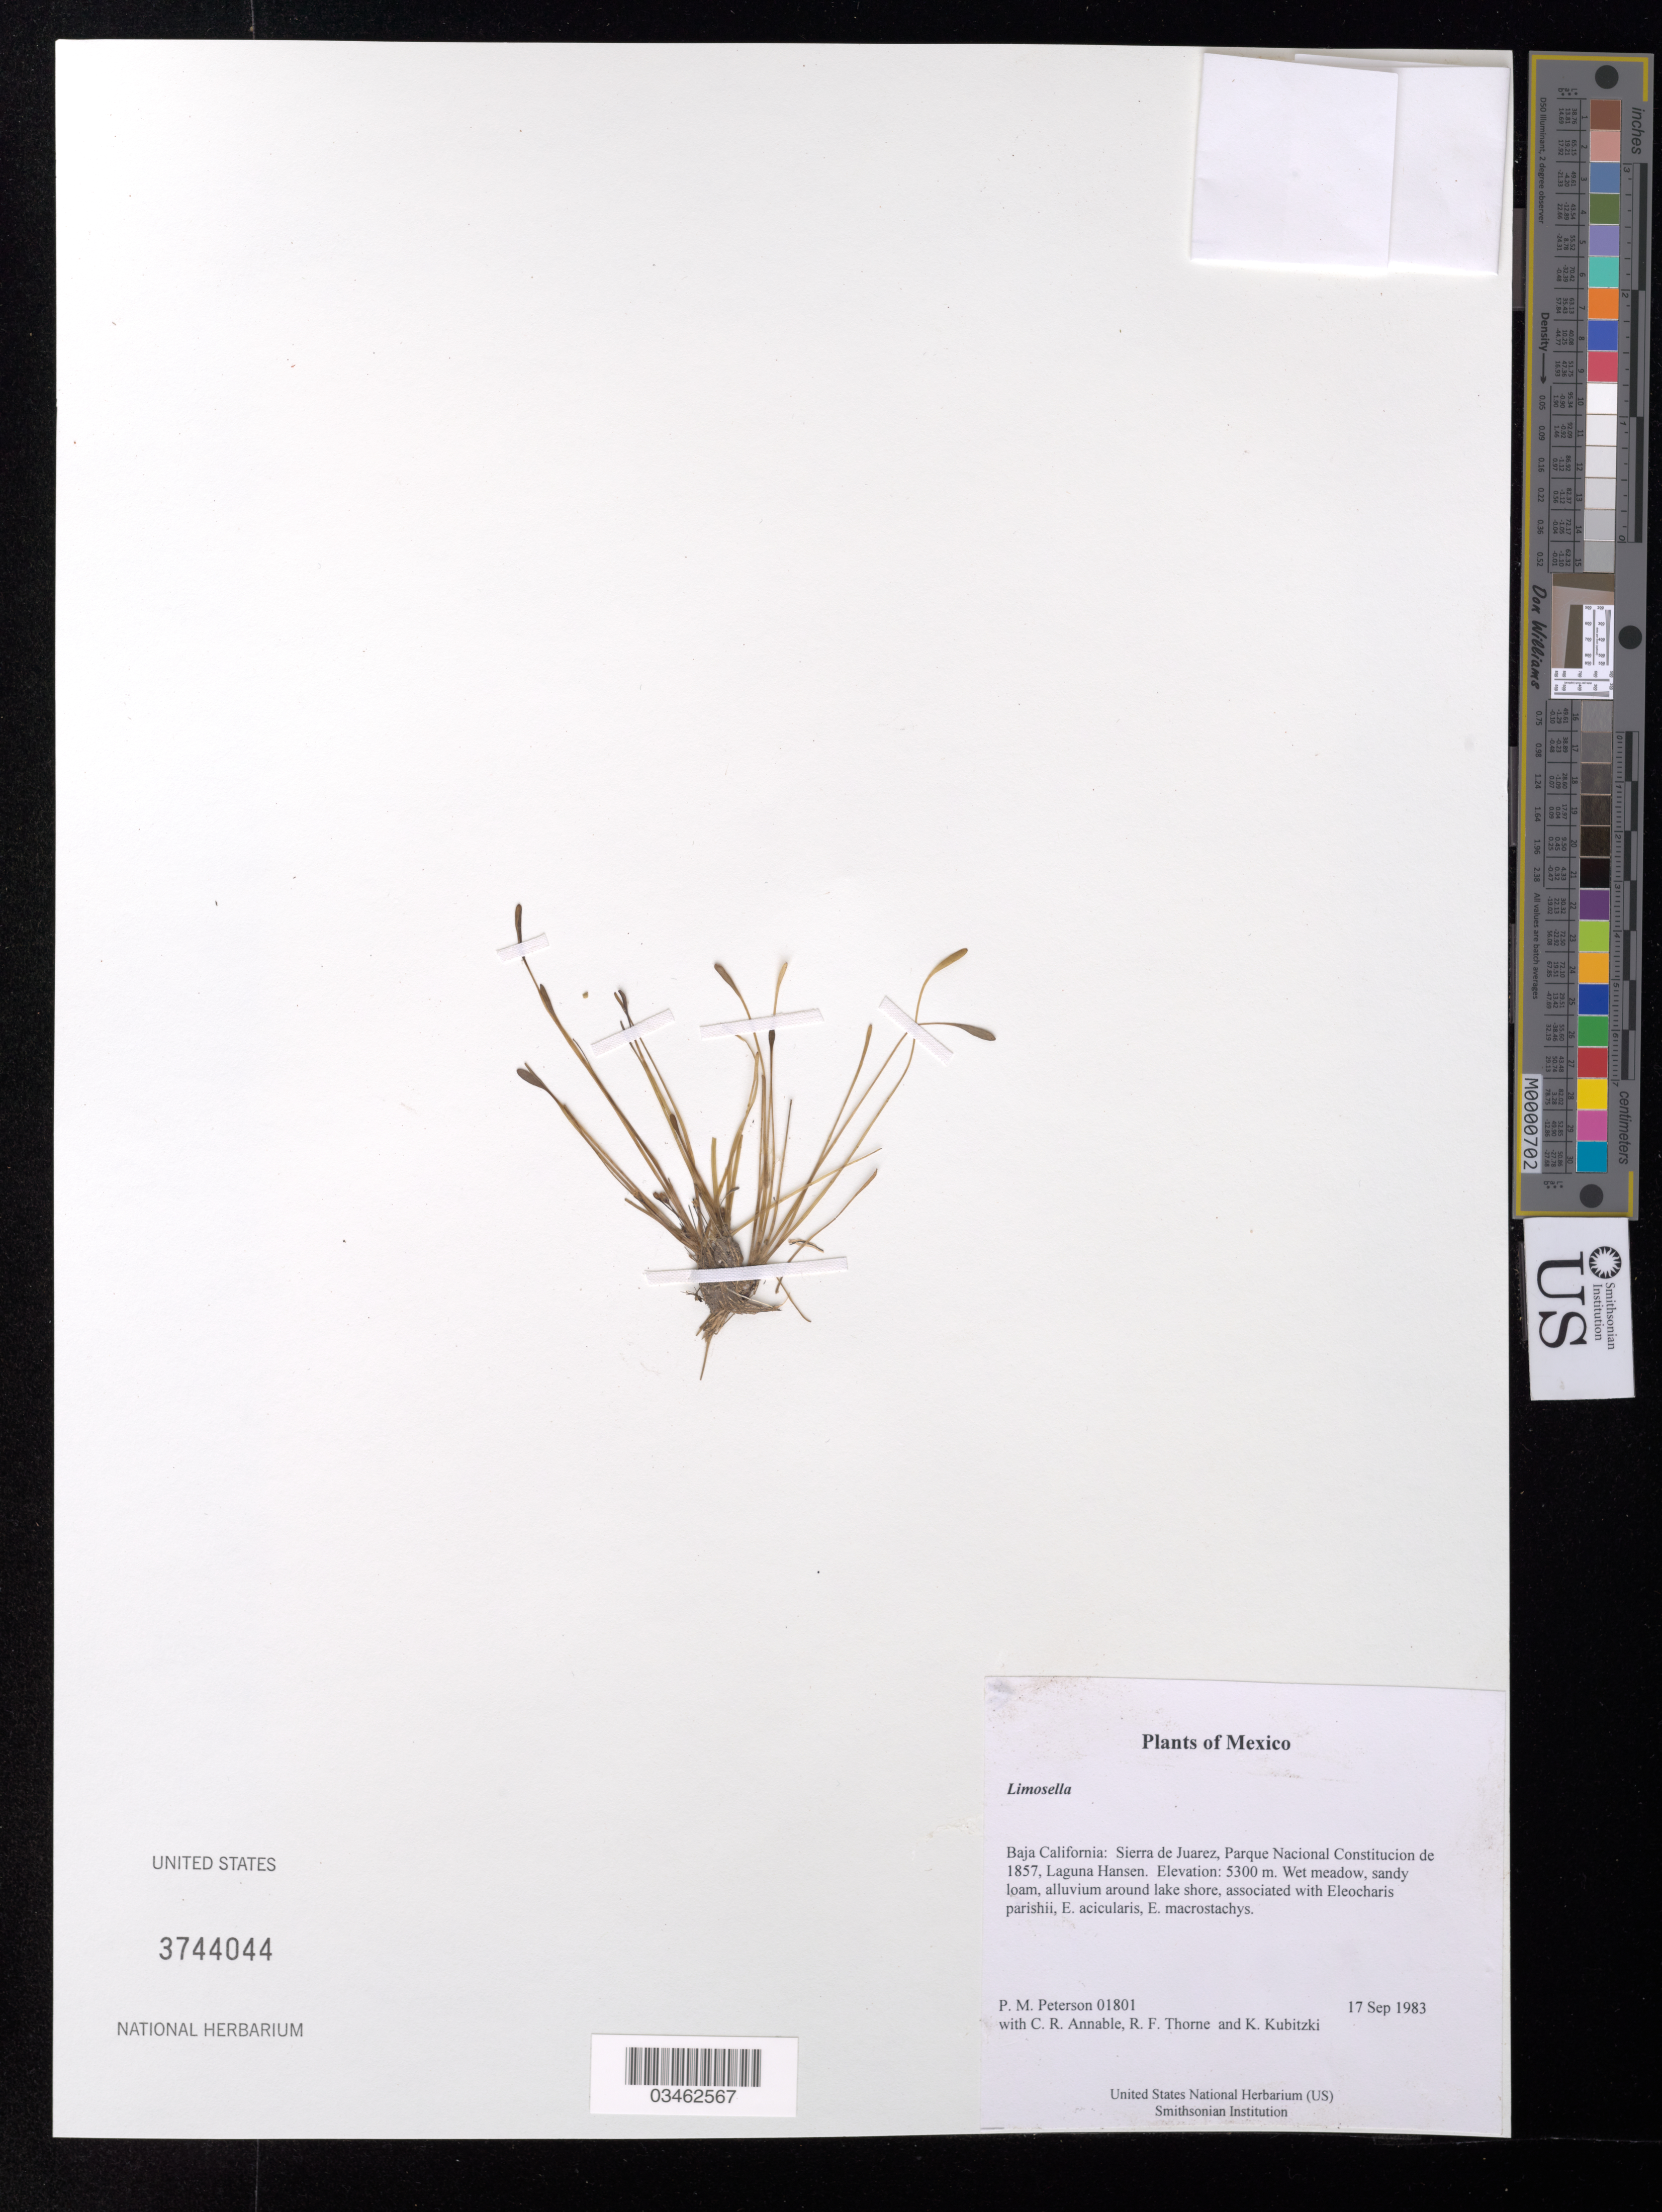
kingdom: Plantae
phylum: Tracheophyta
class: Magnoliopsida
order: Lamiales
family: Scrophulariaceae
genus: Limosella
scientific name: Limosella sp.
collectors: P. M. Peterson, C. R. Annable, R. F. Thorne & K. Kubitzki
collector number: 01801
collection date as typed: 17 Sep 1983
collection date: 1983-09-17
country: Mexico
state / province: Baja California Norte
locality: Sierra de Juarez, Parque Nacional Constitucion de 1857, Laguna Hansen.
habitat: Wet meadow, sandy loam, alluvium around lake shore, associated with Eleocharis parishii, E. acicularis, E. macrostachys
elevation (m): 5300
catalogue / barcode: US 3744044